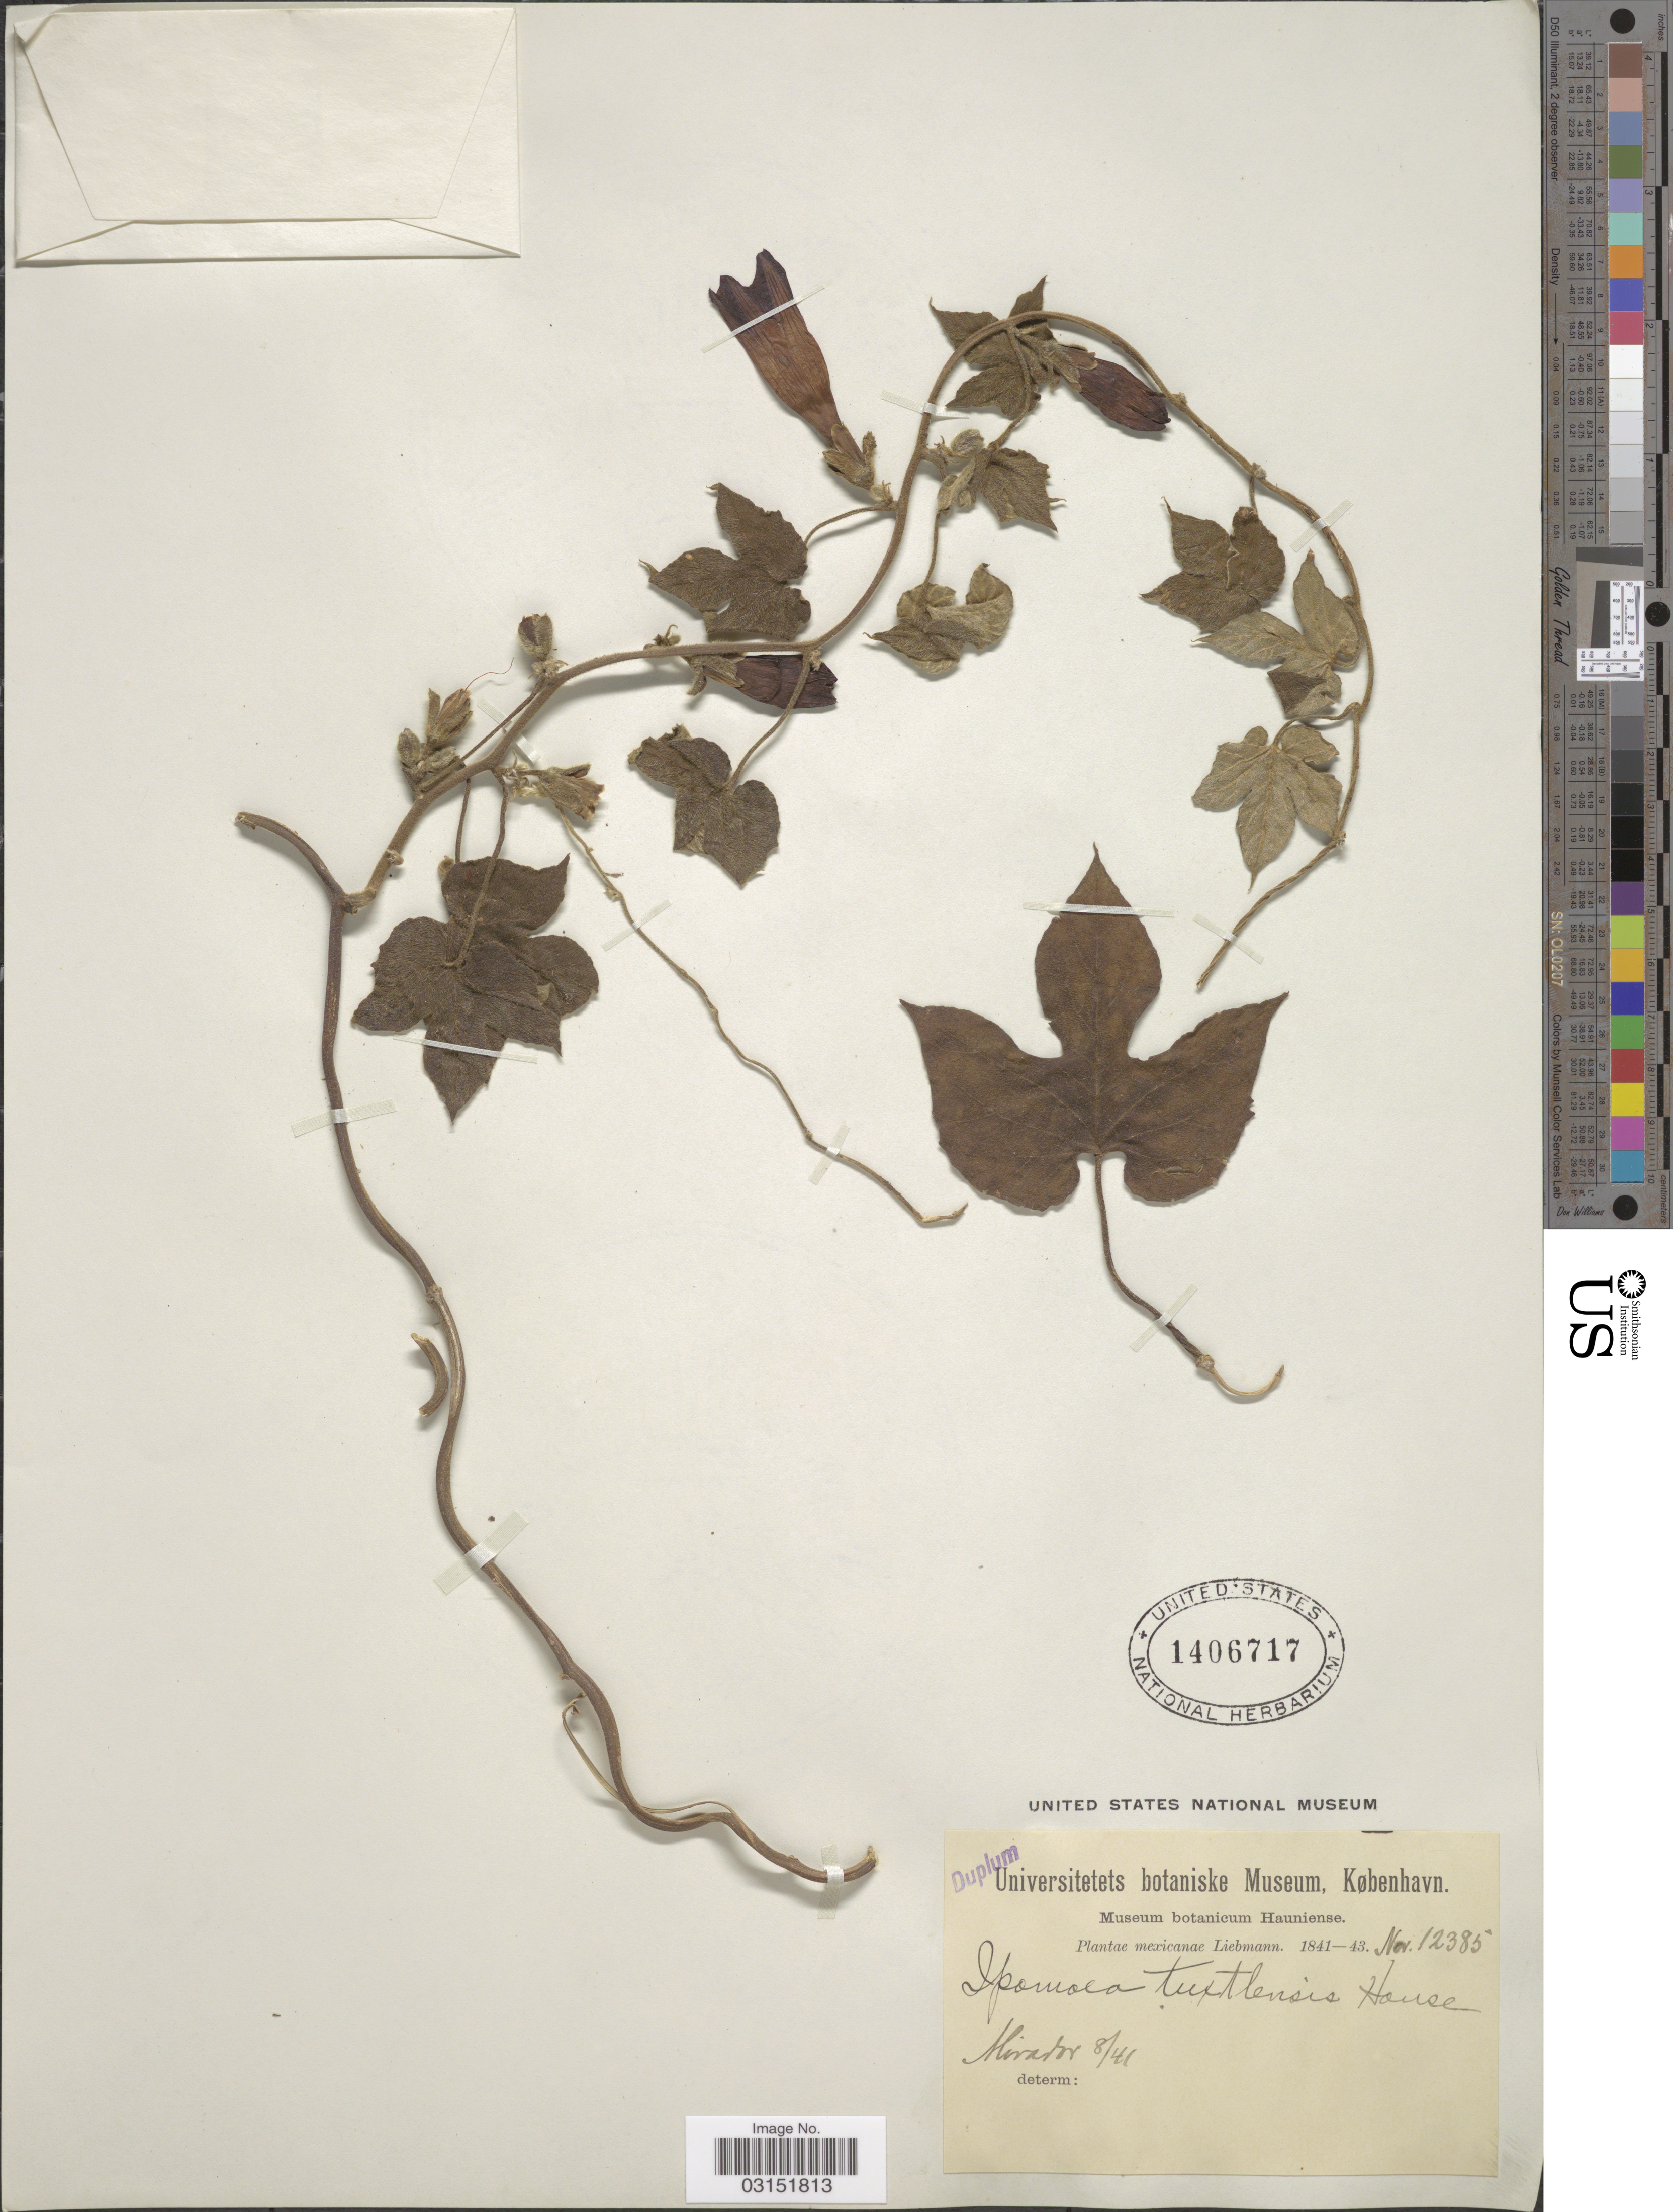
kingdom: Plantae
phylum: Tracheophyta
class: Magnoliopsida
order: Solanales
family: Convolvulaceae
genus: Ipomoea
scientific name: Ipomoea tuxtlensis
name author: House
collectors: Liebmann, --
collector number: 12385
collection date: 1841-08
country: Mexico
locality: Mirador.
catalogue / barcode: US 1406717